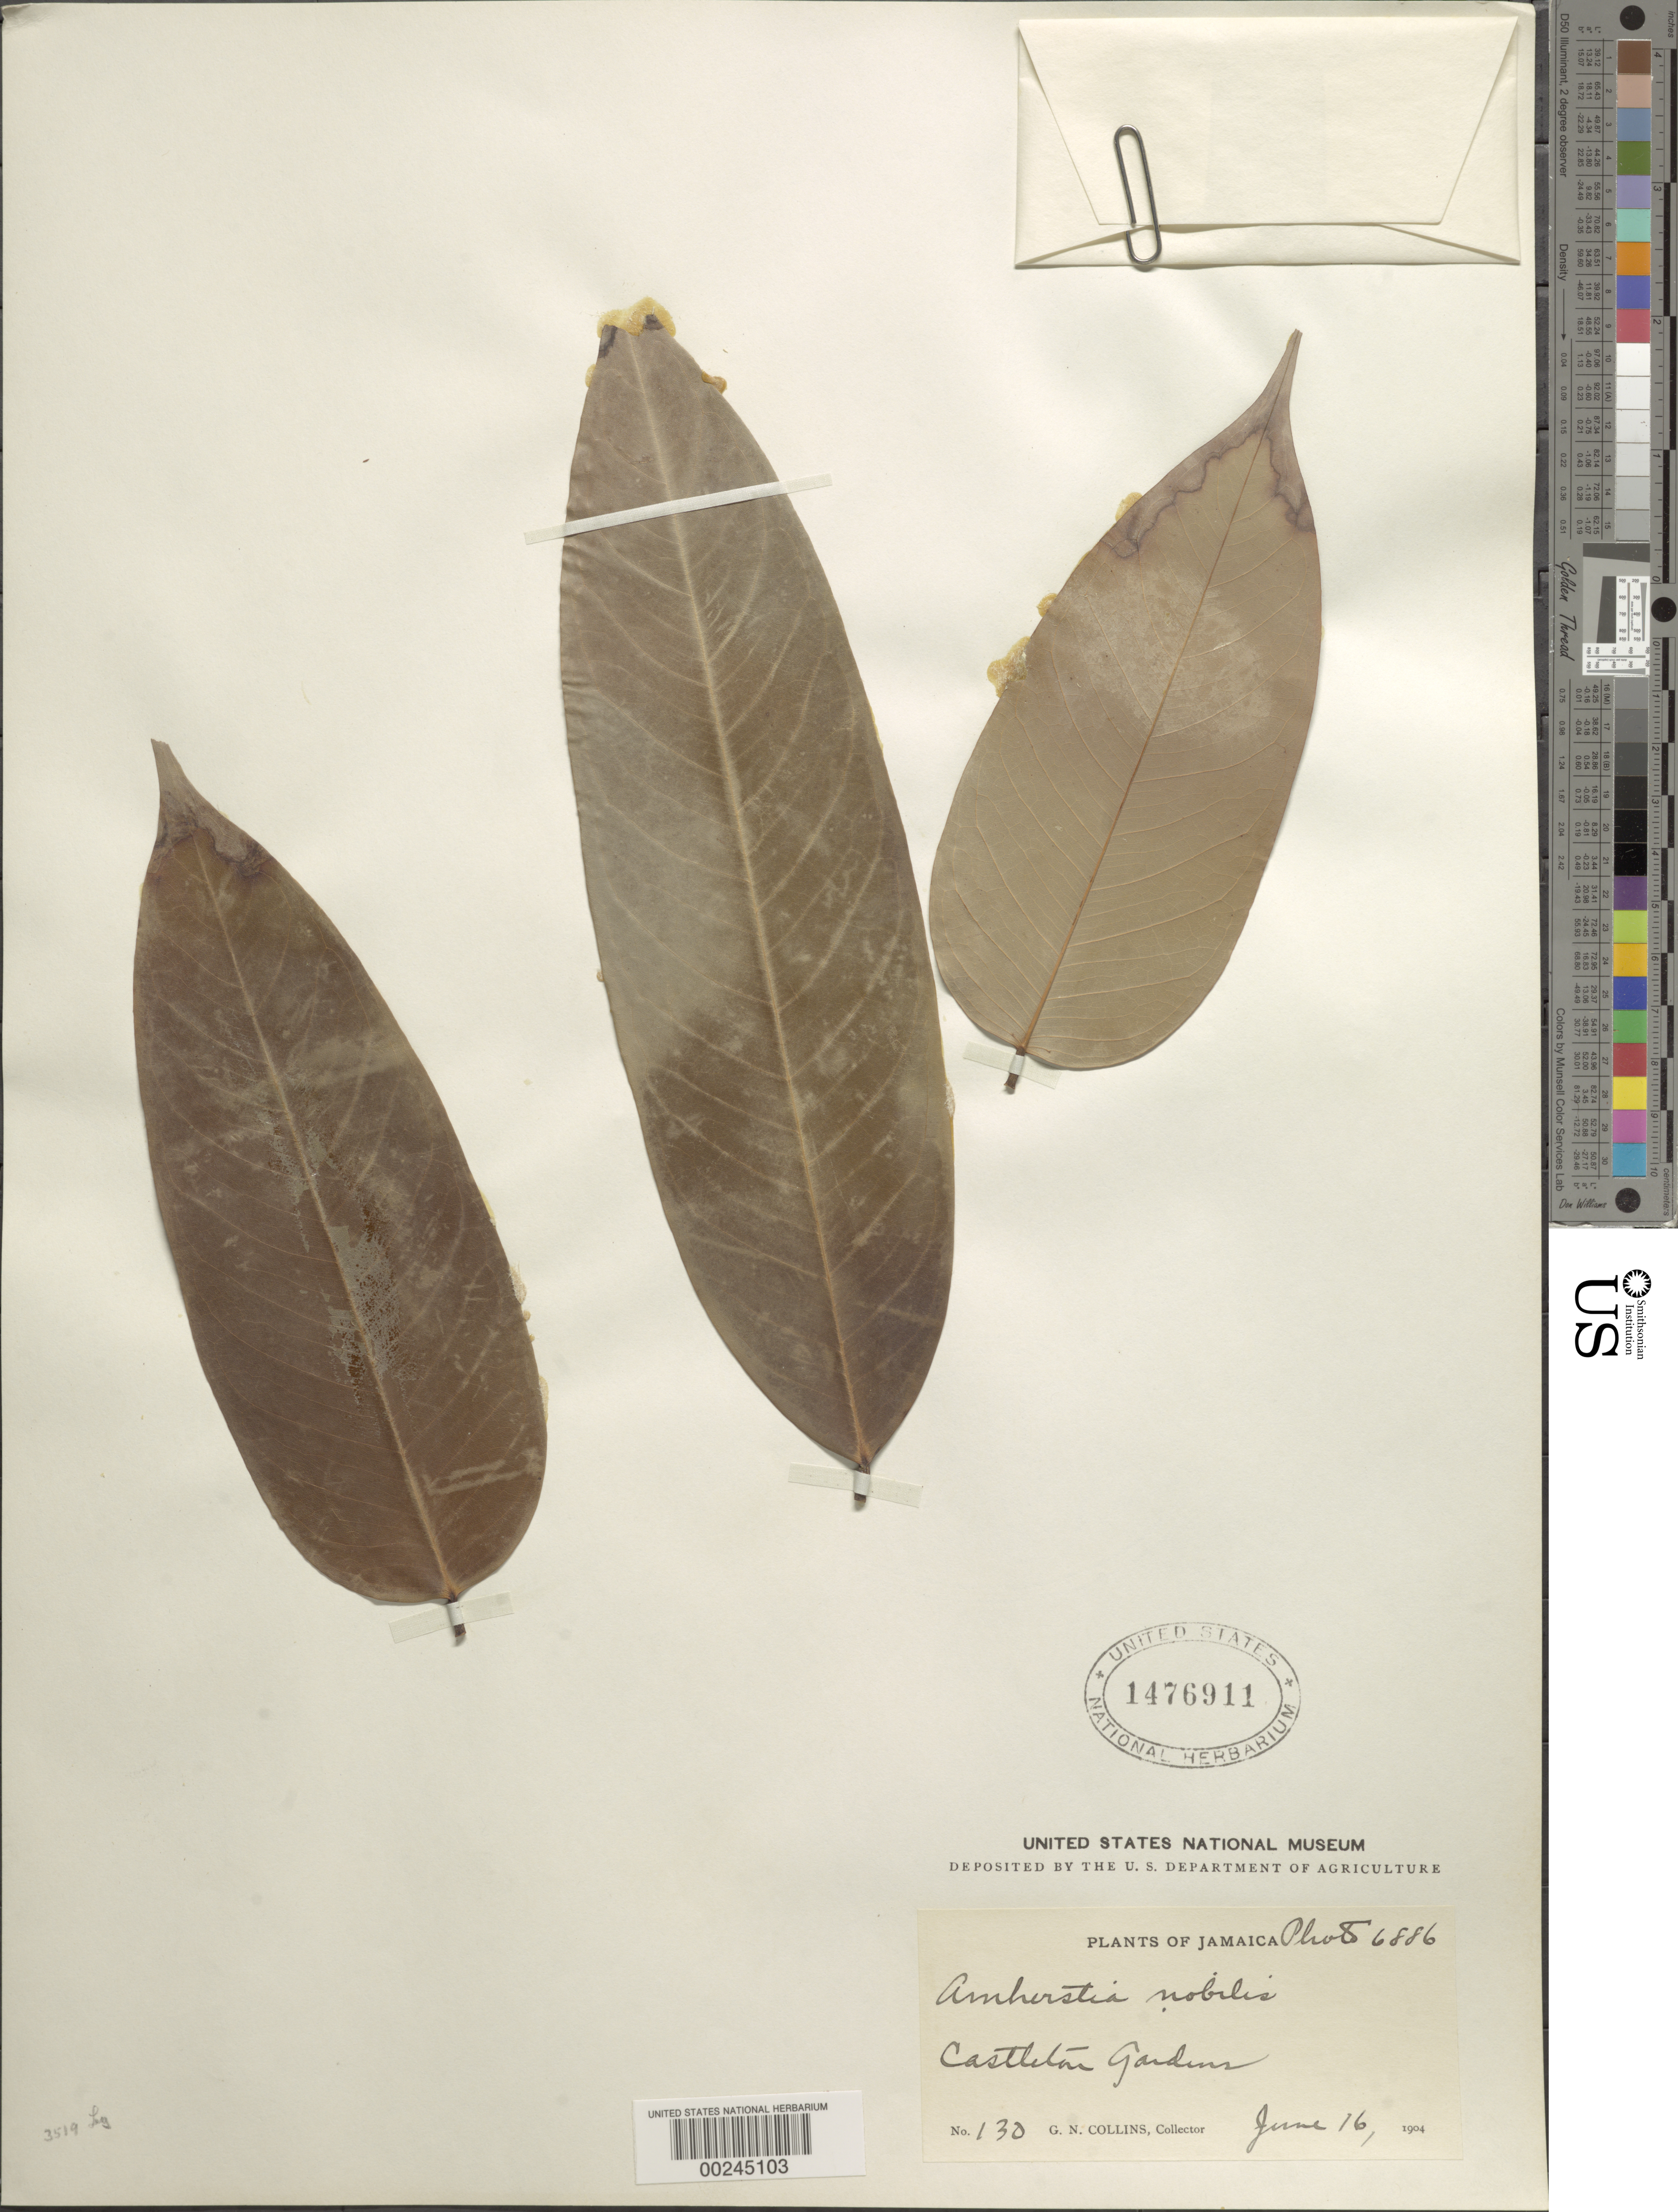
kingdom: Plantae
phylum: Tracheophyta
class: Magnoliopsida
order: Fabales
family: Fabaceae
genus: Amherstia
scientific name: Amherstia nobilis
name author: (Oliv.) Kuntze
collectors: G. Collins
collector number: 130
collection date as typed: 16 Jun 1904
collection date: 1904-06-16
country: Jamaica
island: Greater Antilles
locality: Castleton gardens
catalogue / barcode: US 1476911